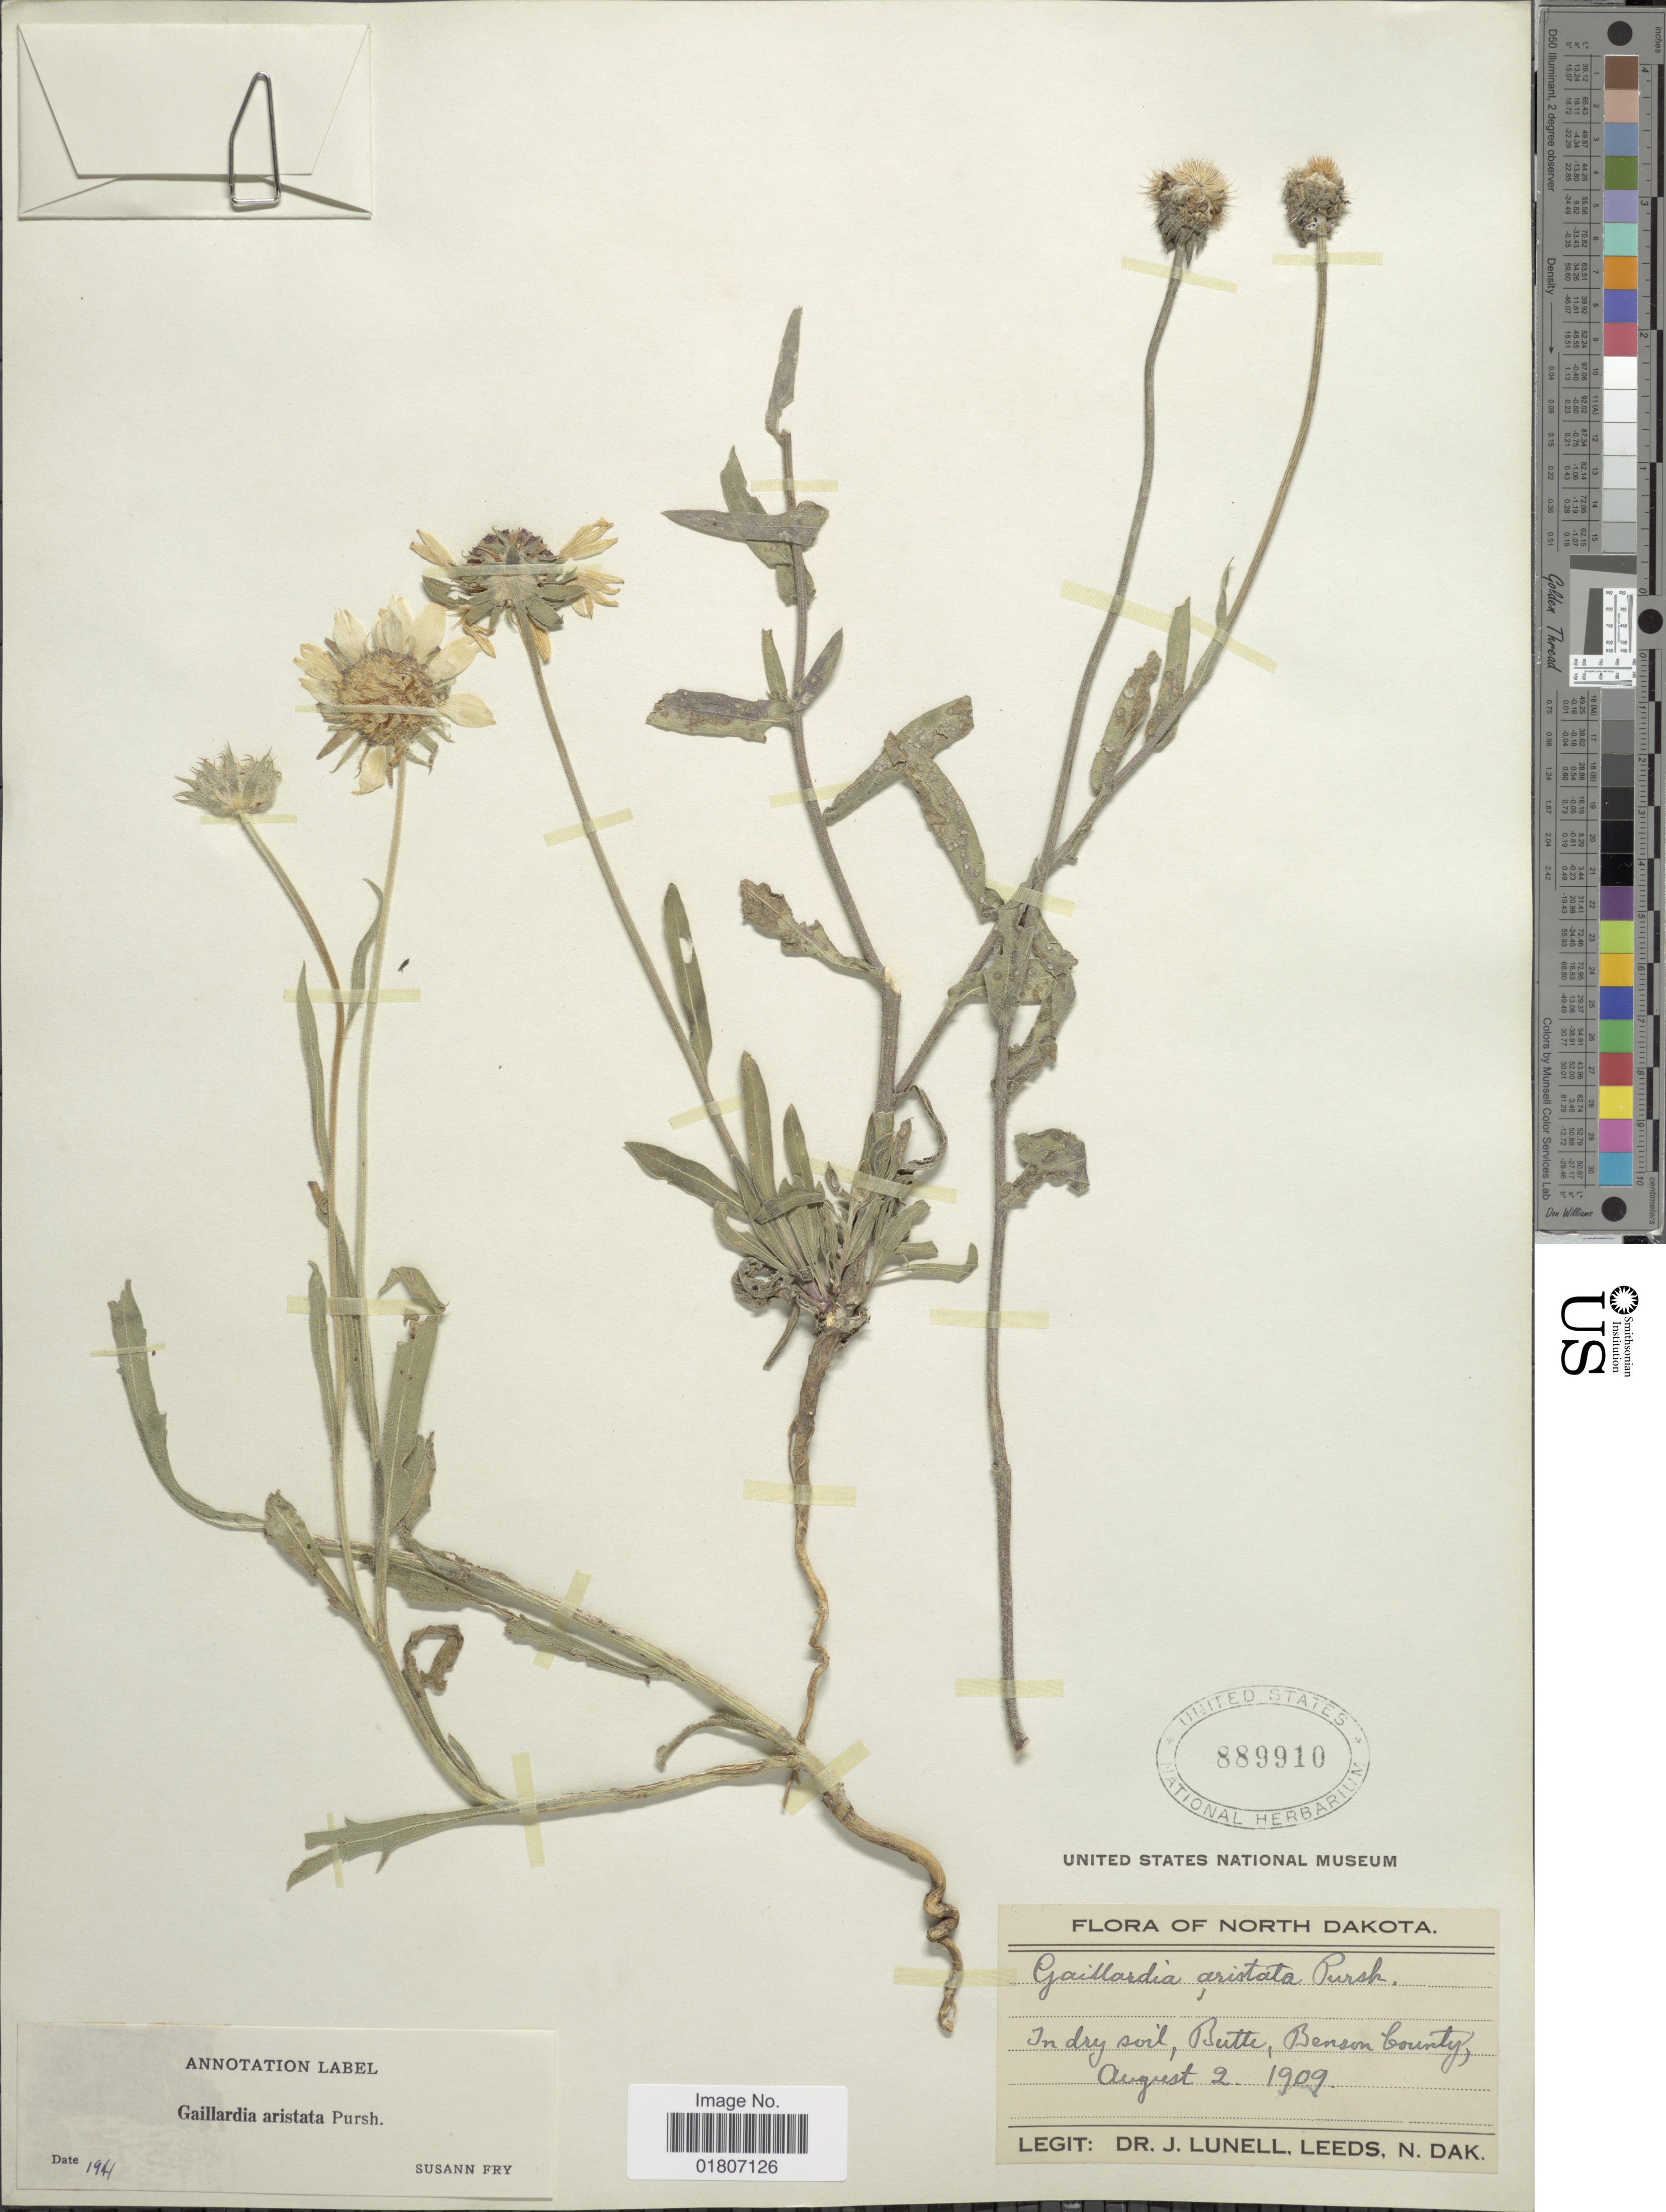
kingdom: Plantae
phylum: Tracheophyta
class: Magnoliopsida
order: Asterales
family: Asteraceae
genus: Gaillardia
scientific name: Gaillardia aristata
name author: Pursh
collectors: J. Lunell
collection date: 1909-08-02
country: United States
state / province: North Dakota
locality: Butte, Benson County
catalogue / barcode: US 889910